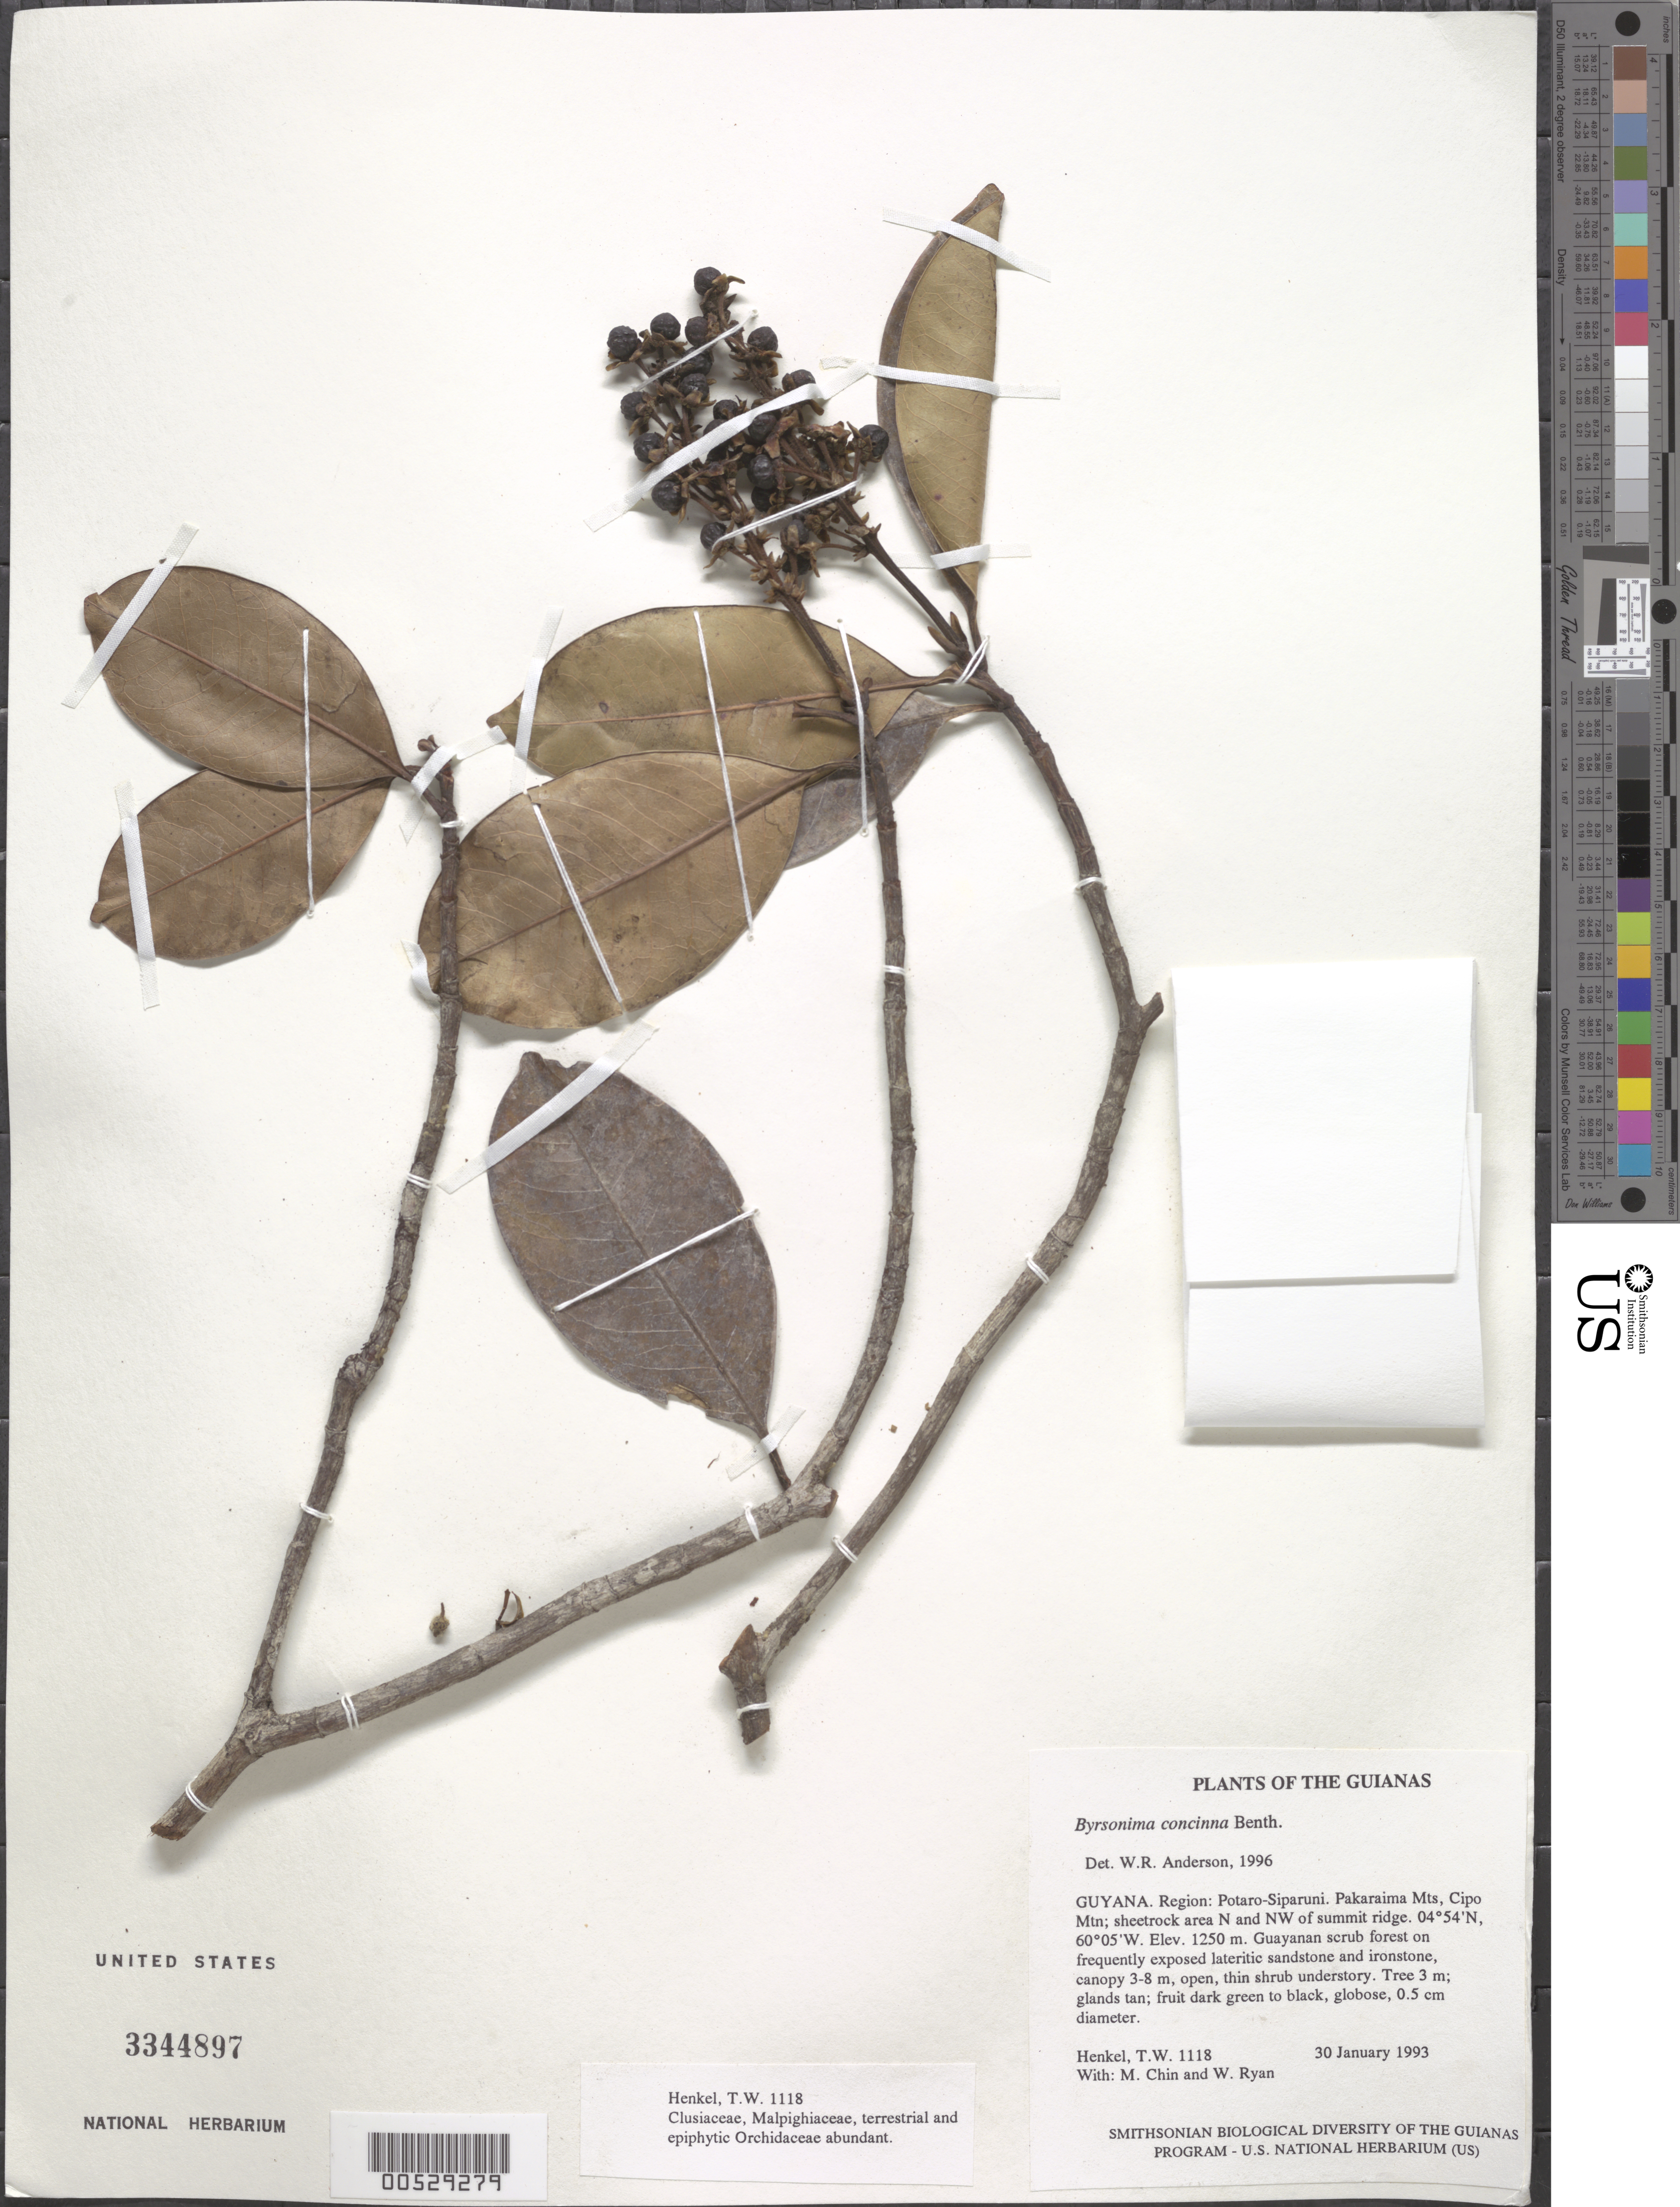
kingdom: Plantae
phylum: Tracheophyta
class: Magnoliopsida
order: Malpighiales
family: Malpighiaceae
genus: Byrsonima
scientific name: Byrsonima concinna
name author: Benth.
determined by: Anderson, W. R., (MICH), University of Michigan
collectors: T. Henkel, M. Chin & W. Ryan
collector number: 1118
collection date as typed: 30 January 1993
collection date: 1993-01-30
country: Guyana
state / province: Potaro-Siparuni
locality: Pakaraima Mts, Cipo Mtn; sheetrock area N and NW of summit ridge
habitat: Guayanan scrub forest on frequently exposed lateritic sandstone and ironstone, canopy 3-8 m, open, thin shrub understory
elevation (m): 1250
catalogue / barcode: US 3344897